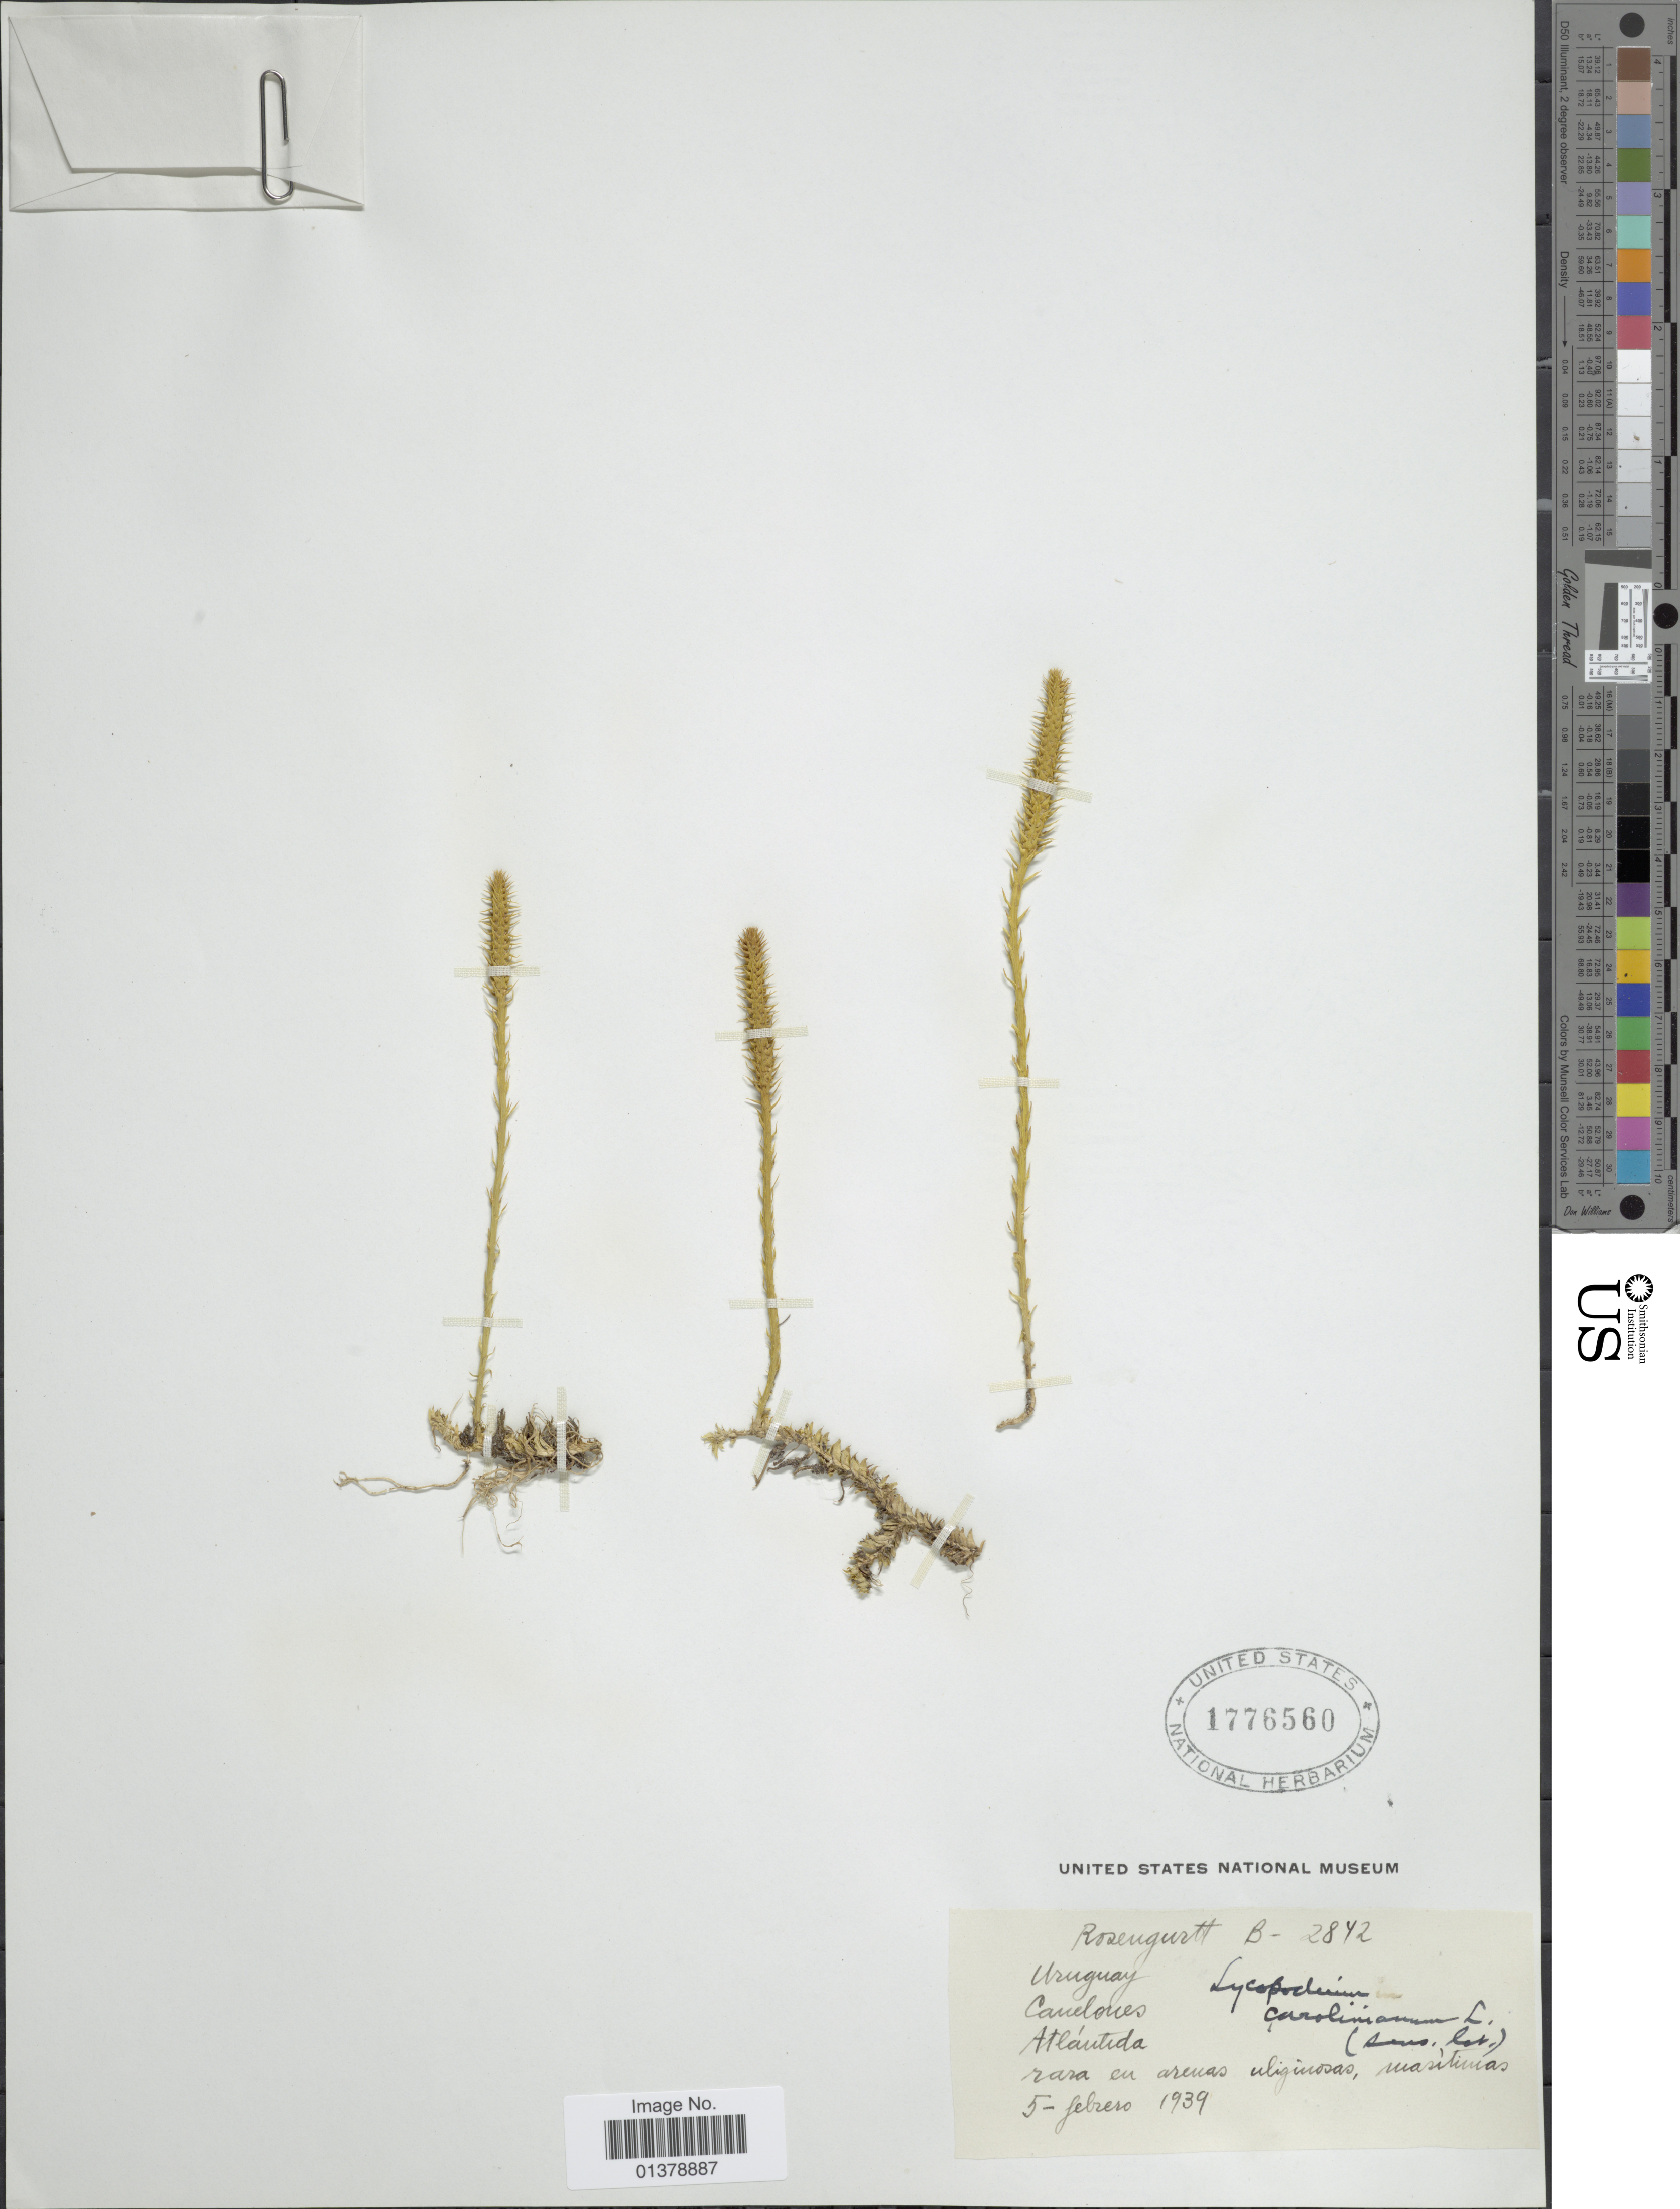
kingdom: Plantae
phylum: Tracheophyta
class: Lycopodiopsida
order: Lycopodiales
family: Lycopodiaceae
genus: Pseudolycopodiella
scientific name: Pseudolycopodiella caroliniana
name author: (L.) Holub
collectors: B. Rosengurtt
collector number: B-2842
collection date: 1939-02-05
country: Uruguay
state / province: Canelones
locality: Atlantida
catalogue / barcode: US 1776560